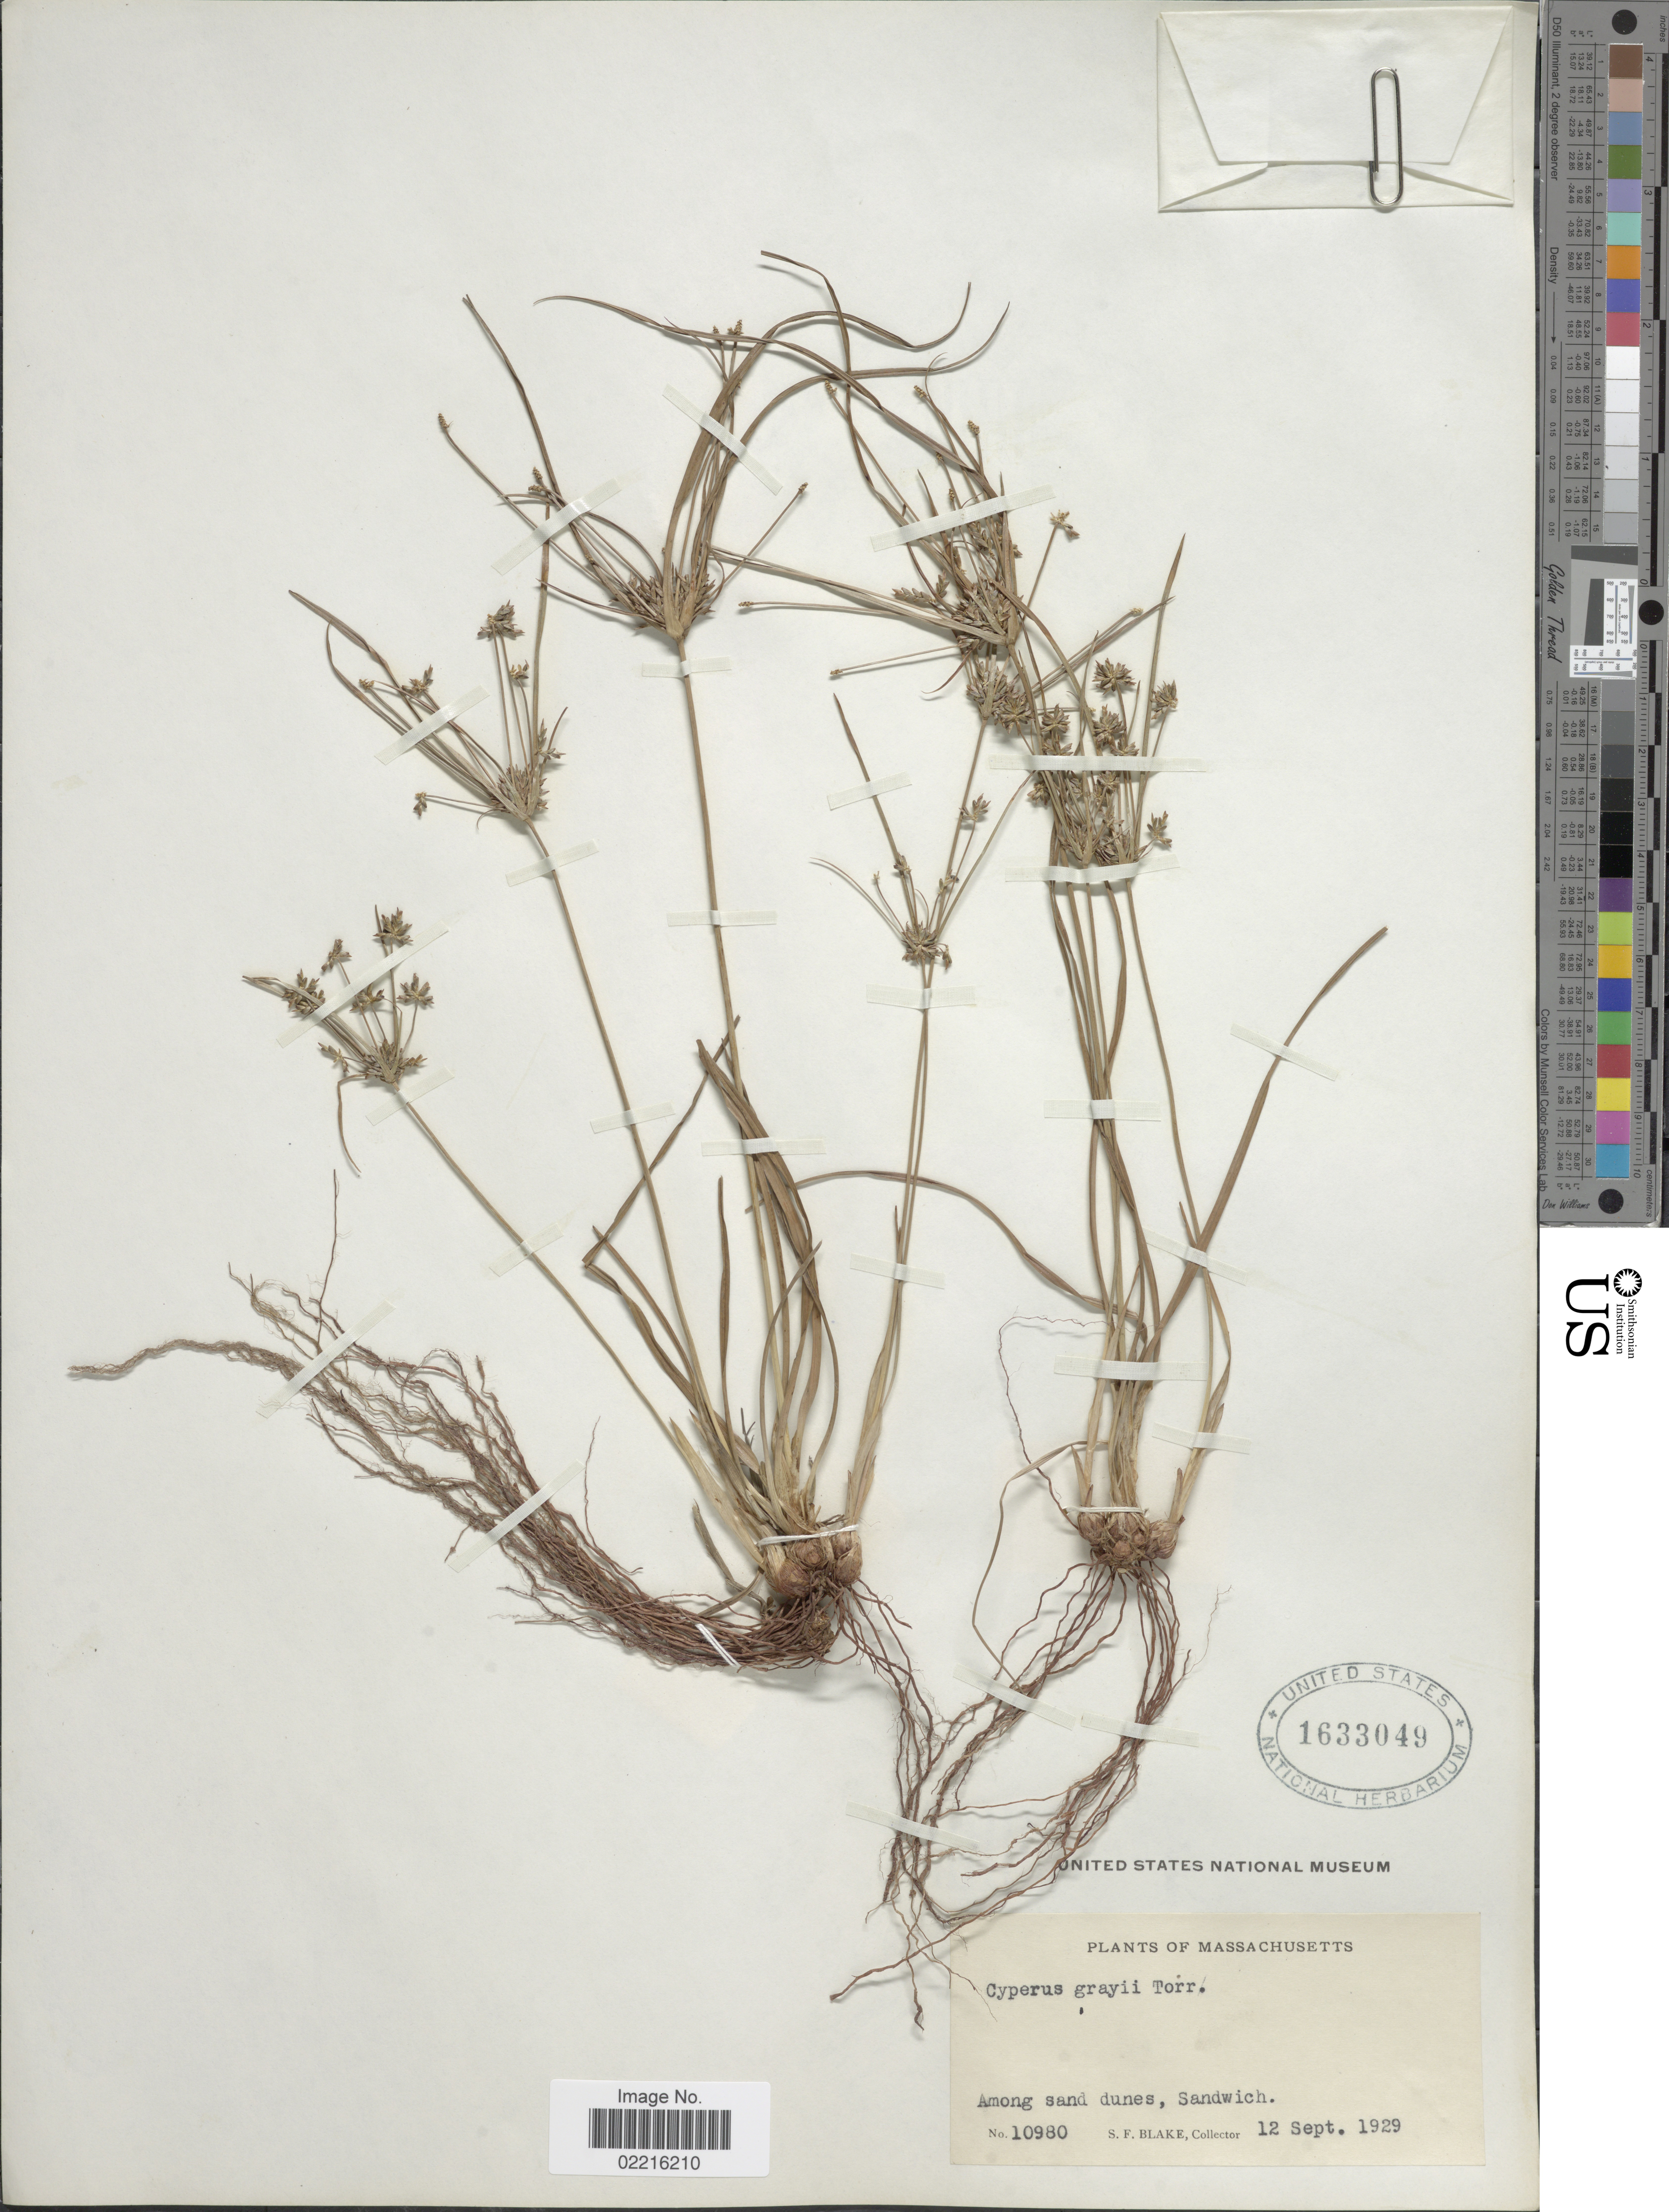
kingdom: Plantae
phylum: Tracheophyta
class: Liliopsida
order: Poales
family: Cyperaceae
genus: Cyperus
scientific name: Cyperus grayi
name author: Torr.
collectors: S. Blake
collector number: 10980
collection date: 1929-09-12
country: United States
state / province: Massachusetts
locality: Sandwich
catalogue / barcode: US 1633049